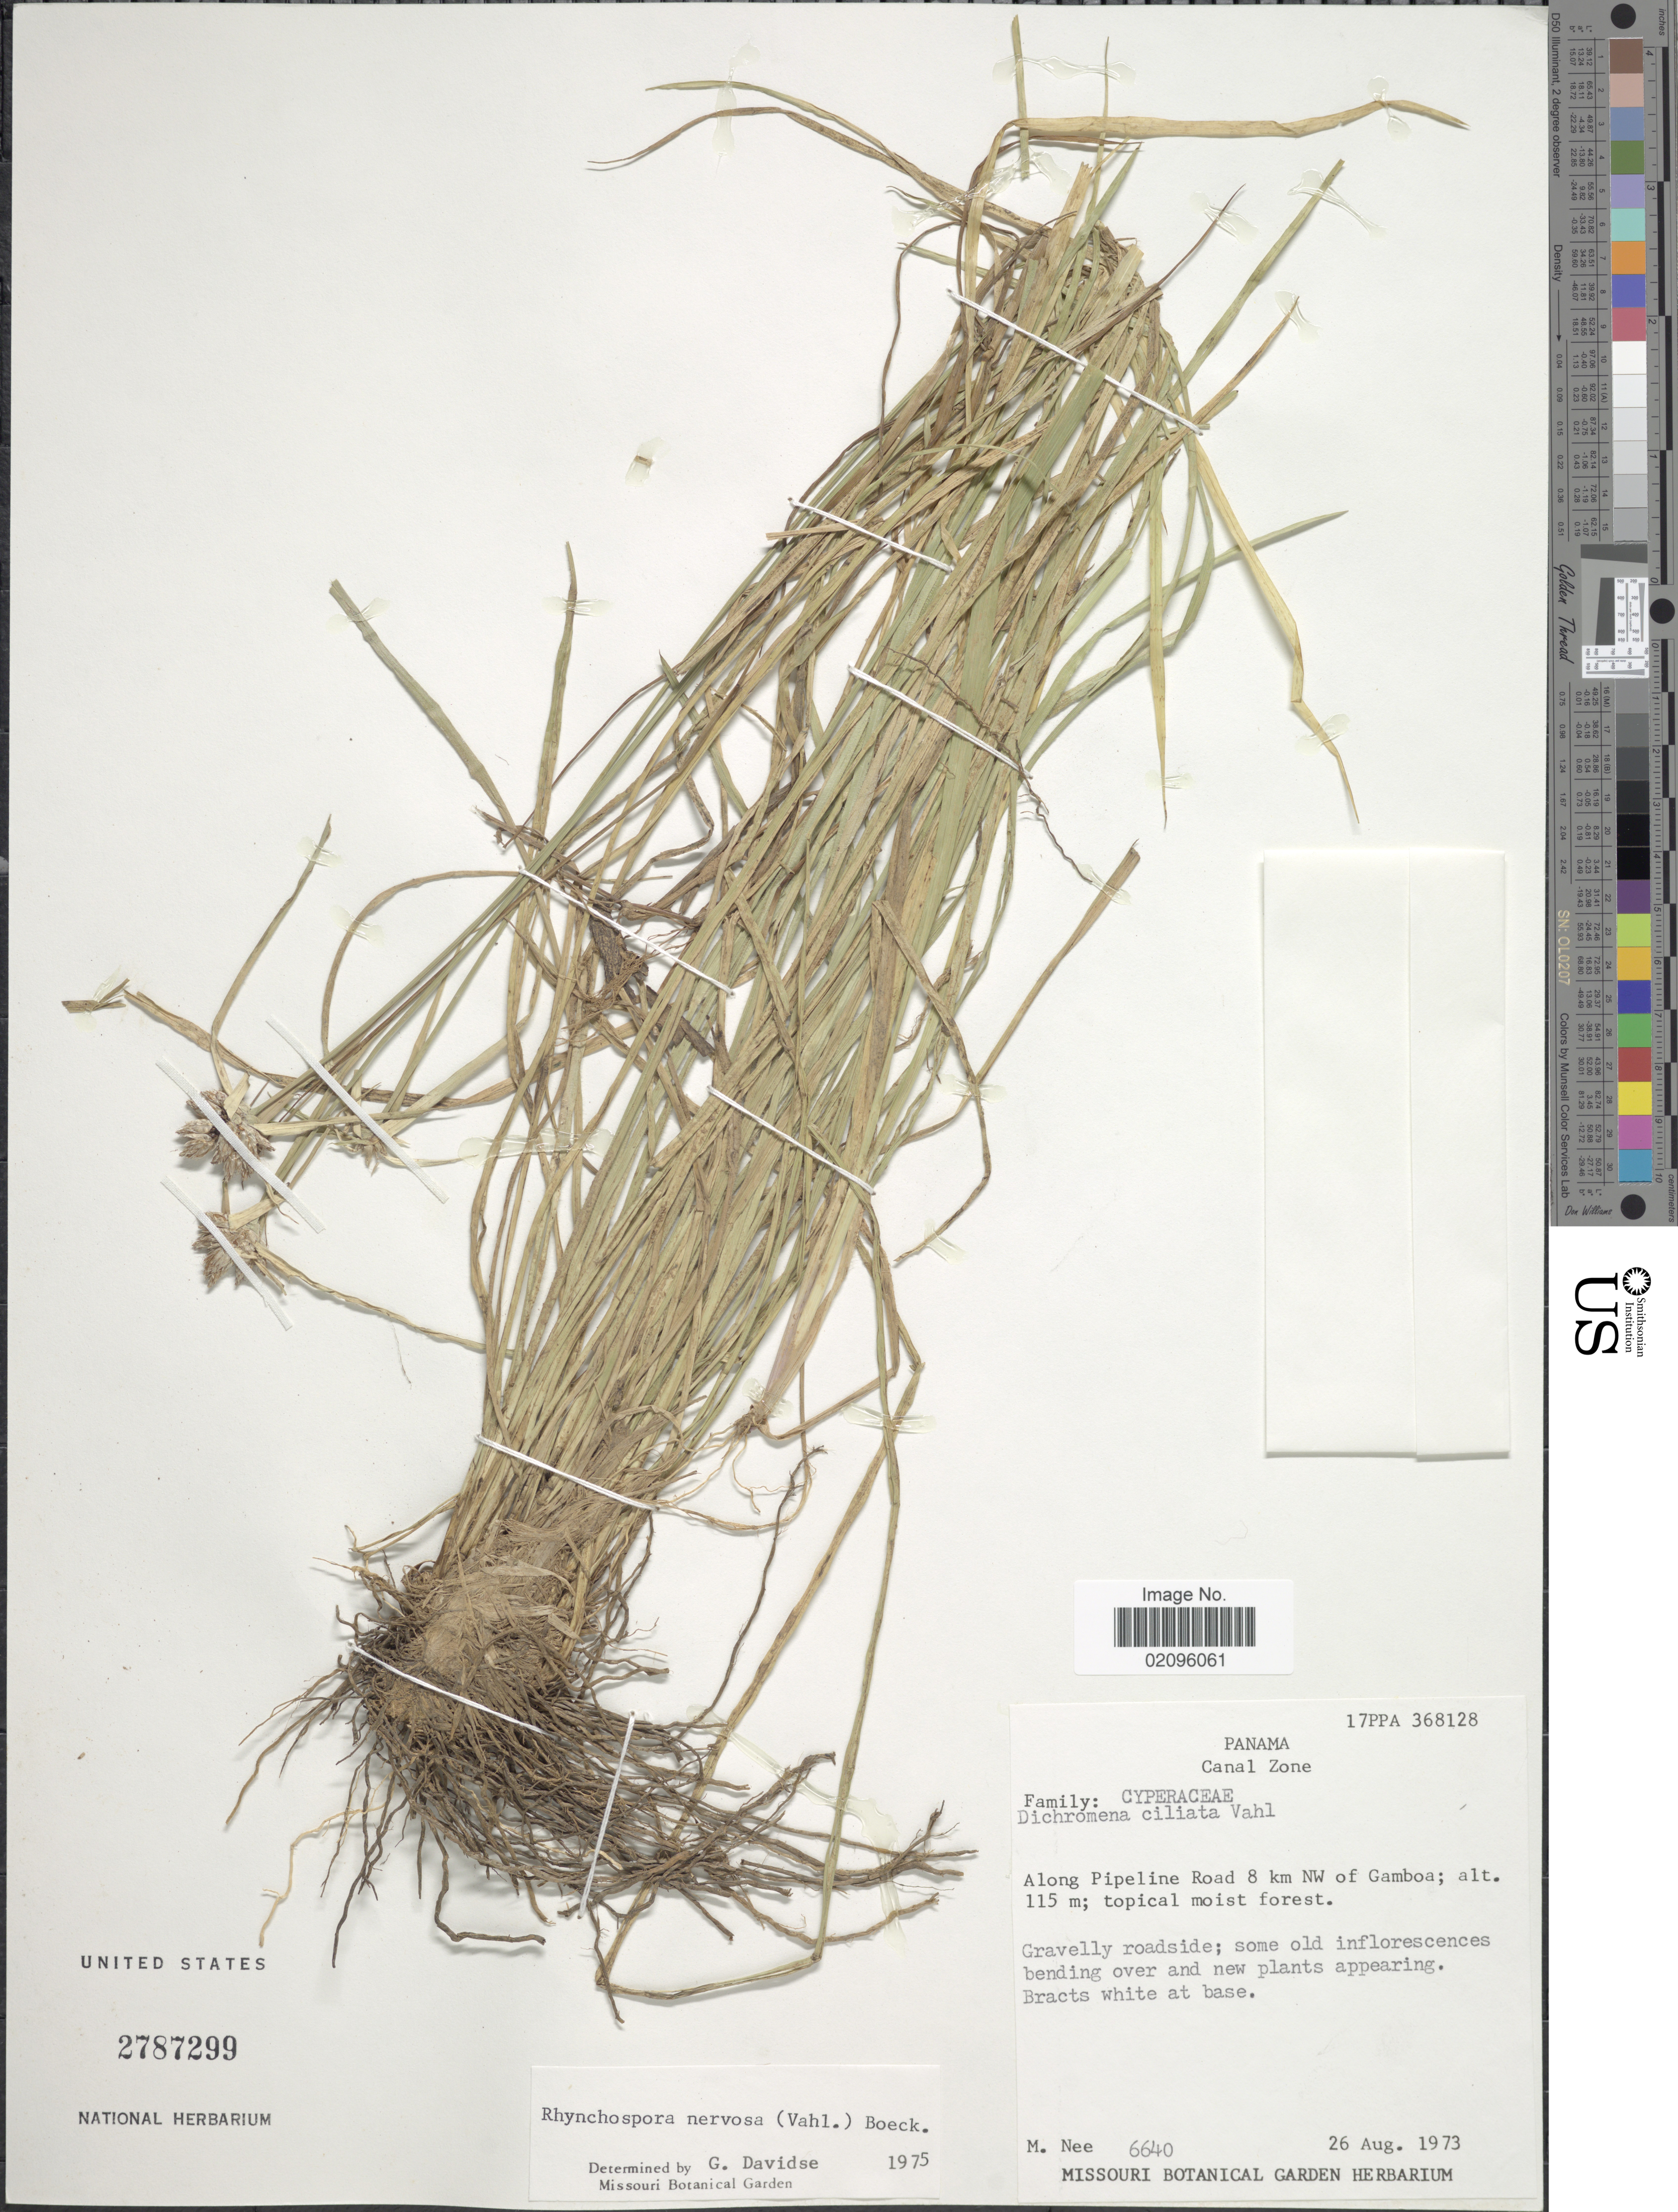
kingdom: Plantae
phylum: Tracheophyta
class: Liliopsida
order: Poales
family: Cyperaceae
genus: Rhynchospora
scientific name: Rhynchospora nervosa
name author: (Vahl) Boeckeler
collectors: M. Nee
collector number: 6640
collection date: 1973-08-26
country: Panama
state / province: Colón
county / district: Canal Zone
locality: Canal Zone, along Pipeline Road 8 km NW of Gamboa, gravelly roadside.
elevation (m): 115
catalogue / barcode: US 2787299